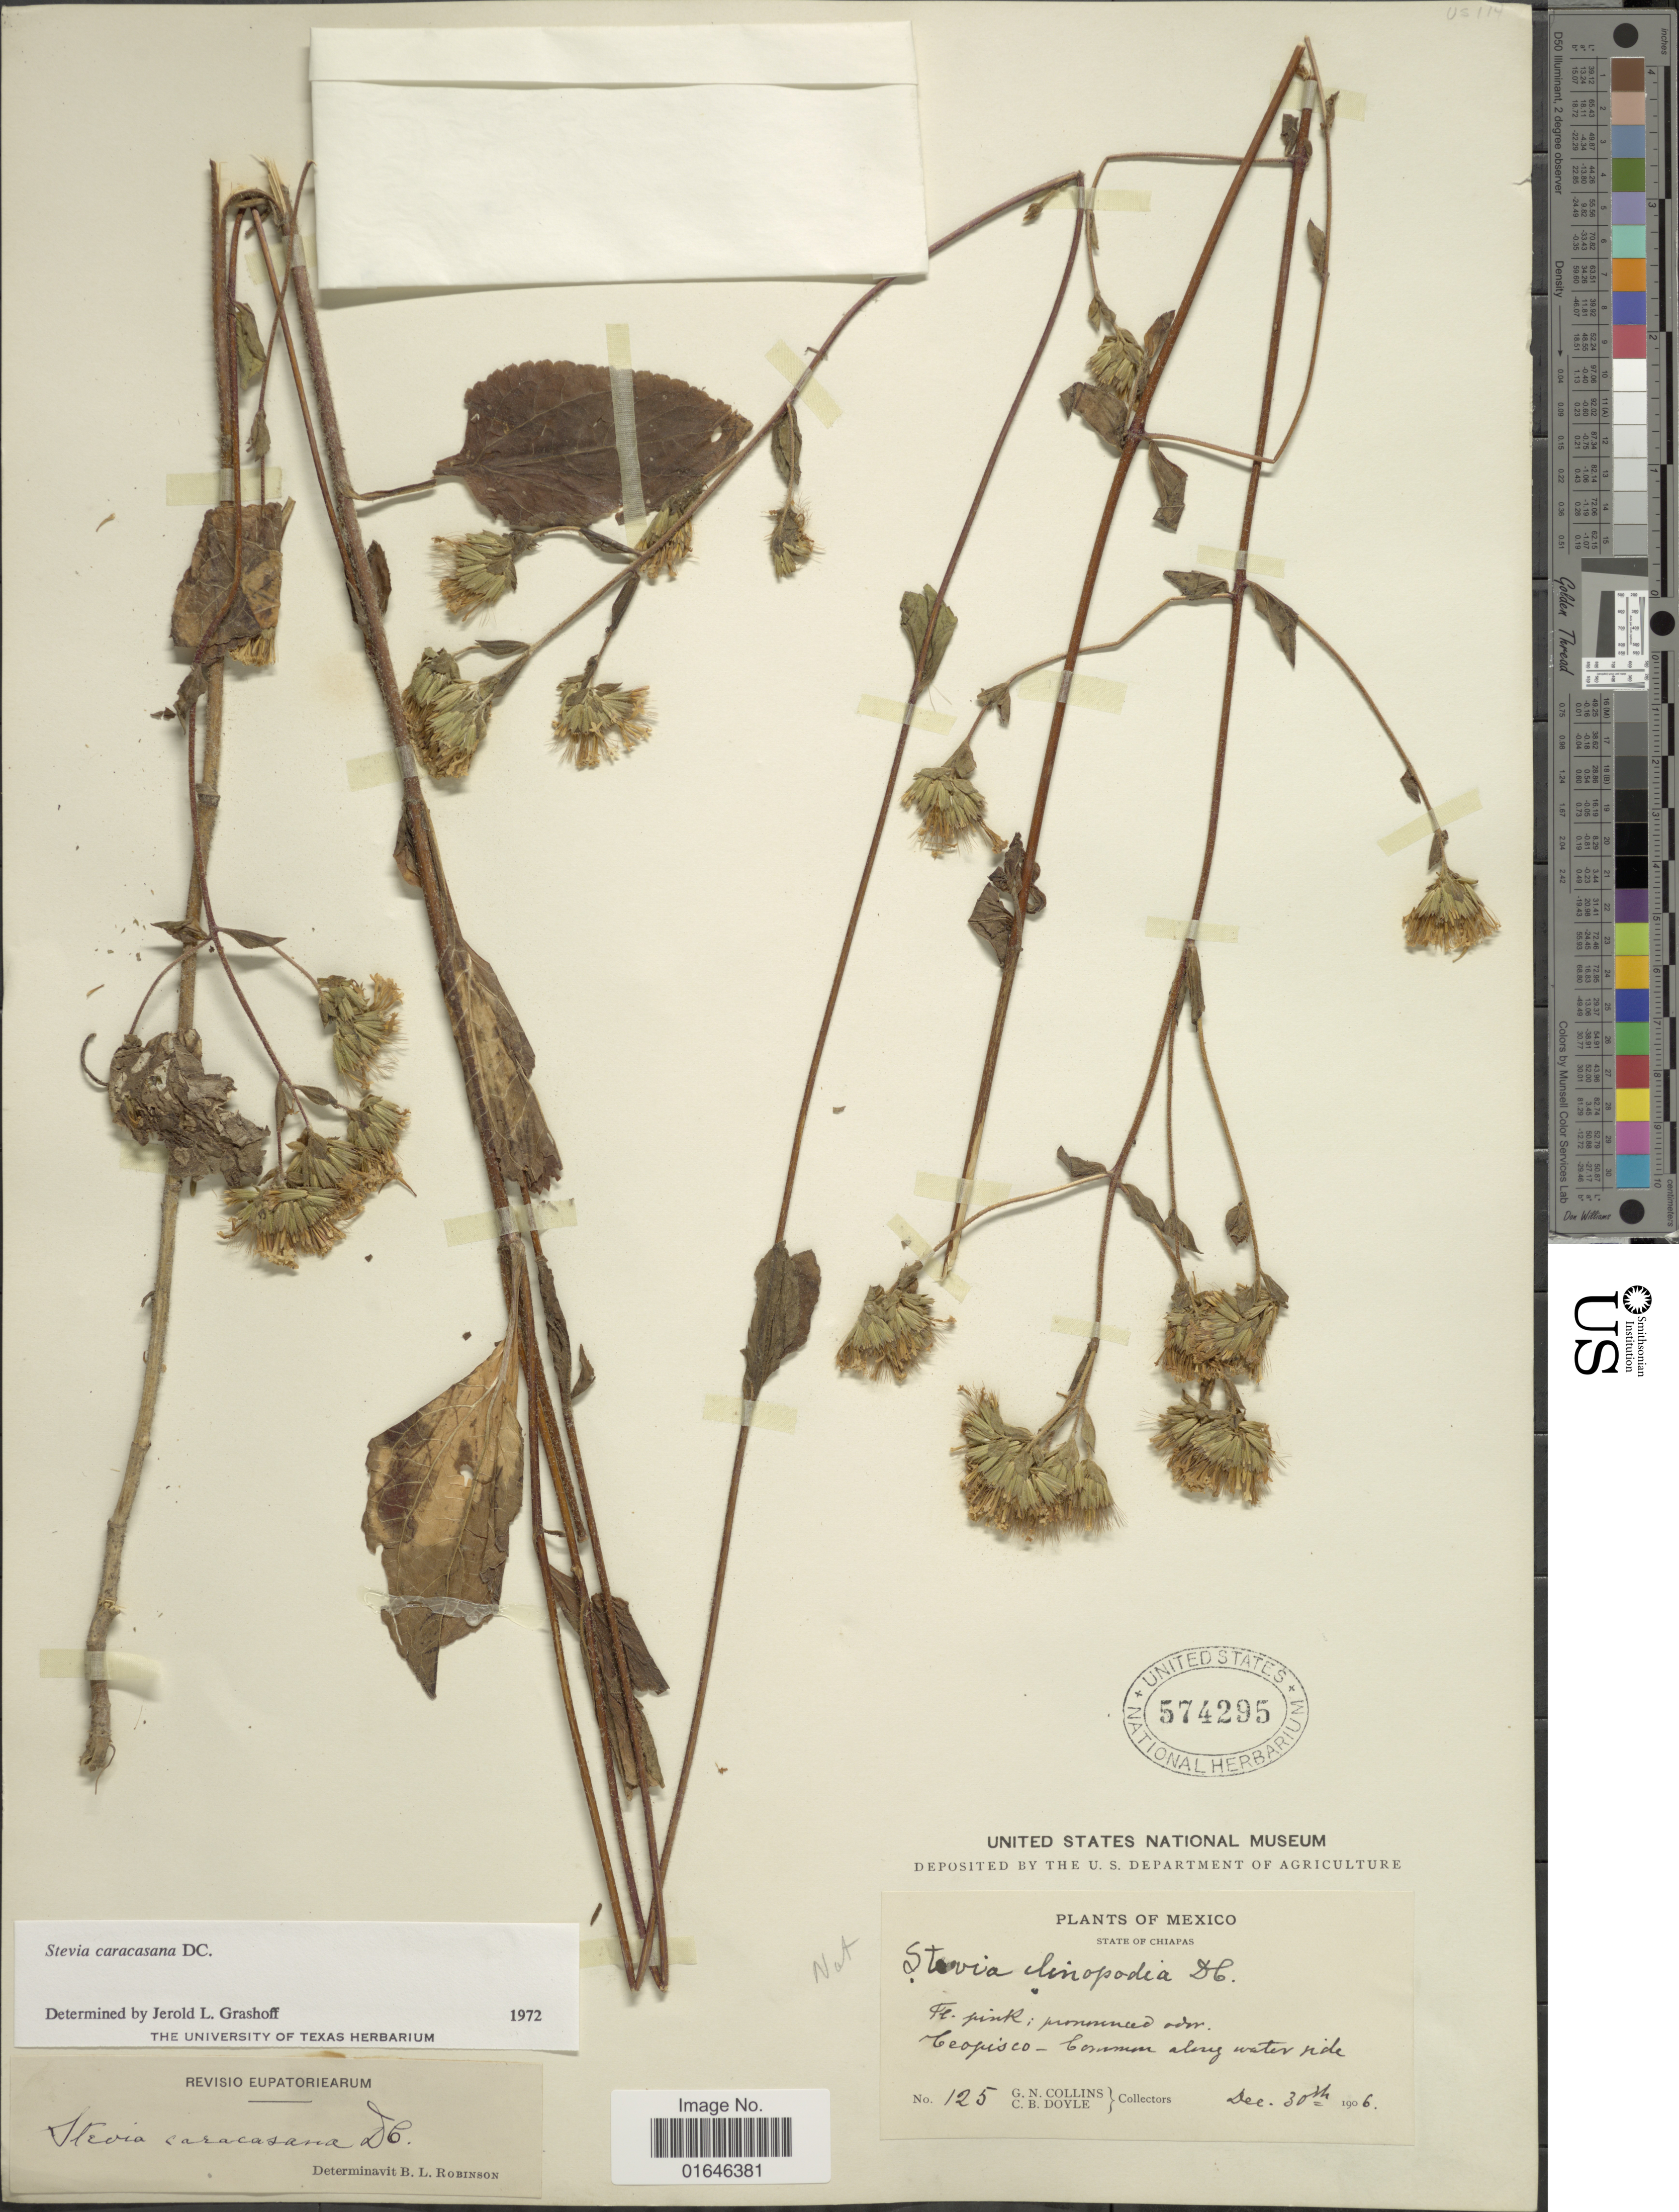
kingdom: Plantae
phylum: Tracheophyta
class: Magnoliopsida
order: Asterales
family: Asteraceae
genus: Stevia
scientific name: Stevia caracasana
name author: DC.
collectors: G. Collins & C. Doyle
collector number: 125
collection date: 1906-12-30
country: Mexico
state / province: Chiapas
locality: Ceopisco - Common along water side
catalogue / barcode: US 574295